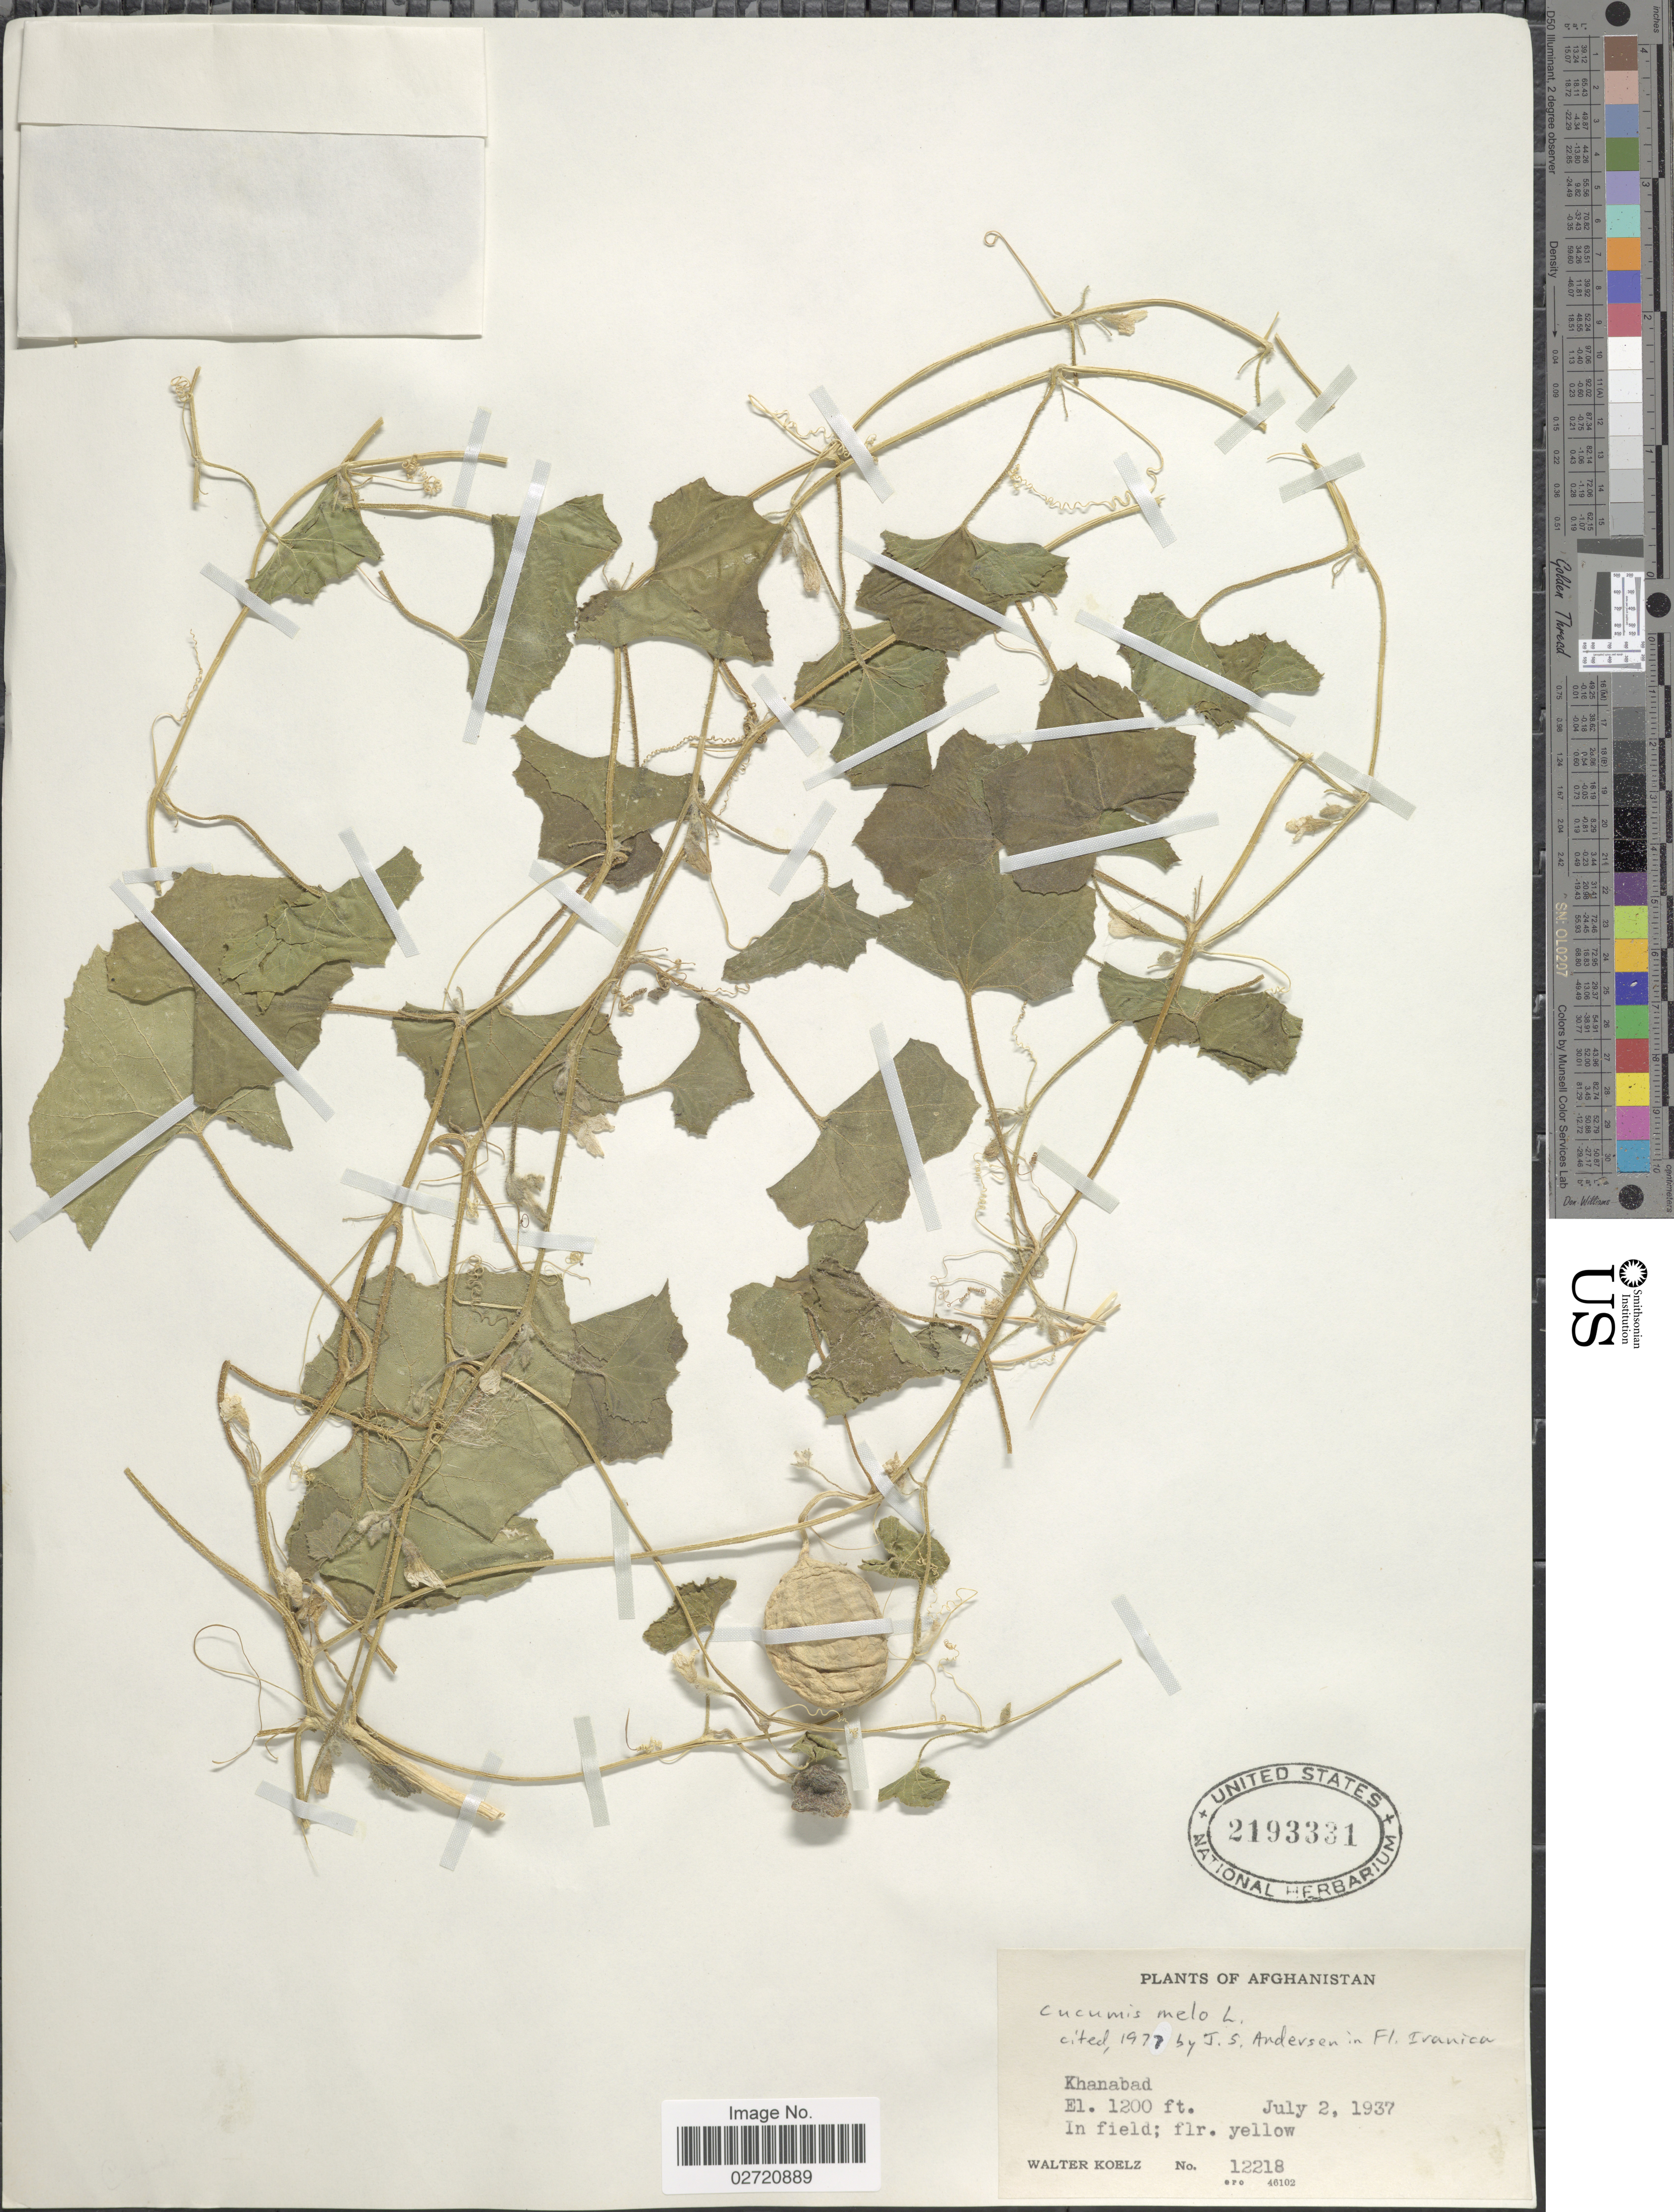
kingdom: Plantae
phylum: Tracheophyta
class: Magnoliopsida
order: Cucurbitales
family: Cucurbitaceae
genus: Cucumis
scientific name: Cucumis melo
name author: L.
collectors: W. N. Koelz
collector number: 12218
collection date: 1937-07-02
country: Afghanistan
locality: Khanabad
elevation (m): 366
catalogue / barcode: US 2193331